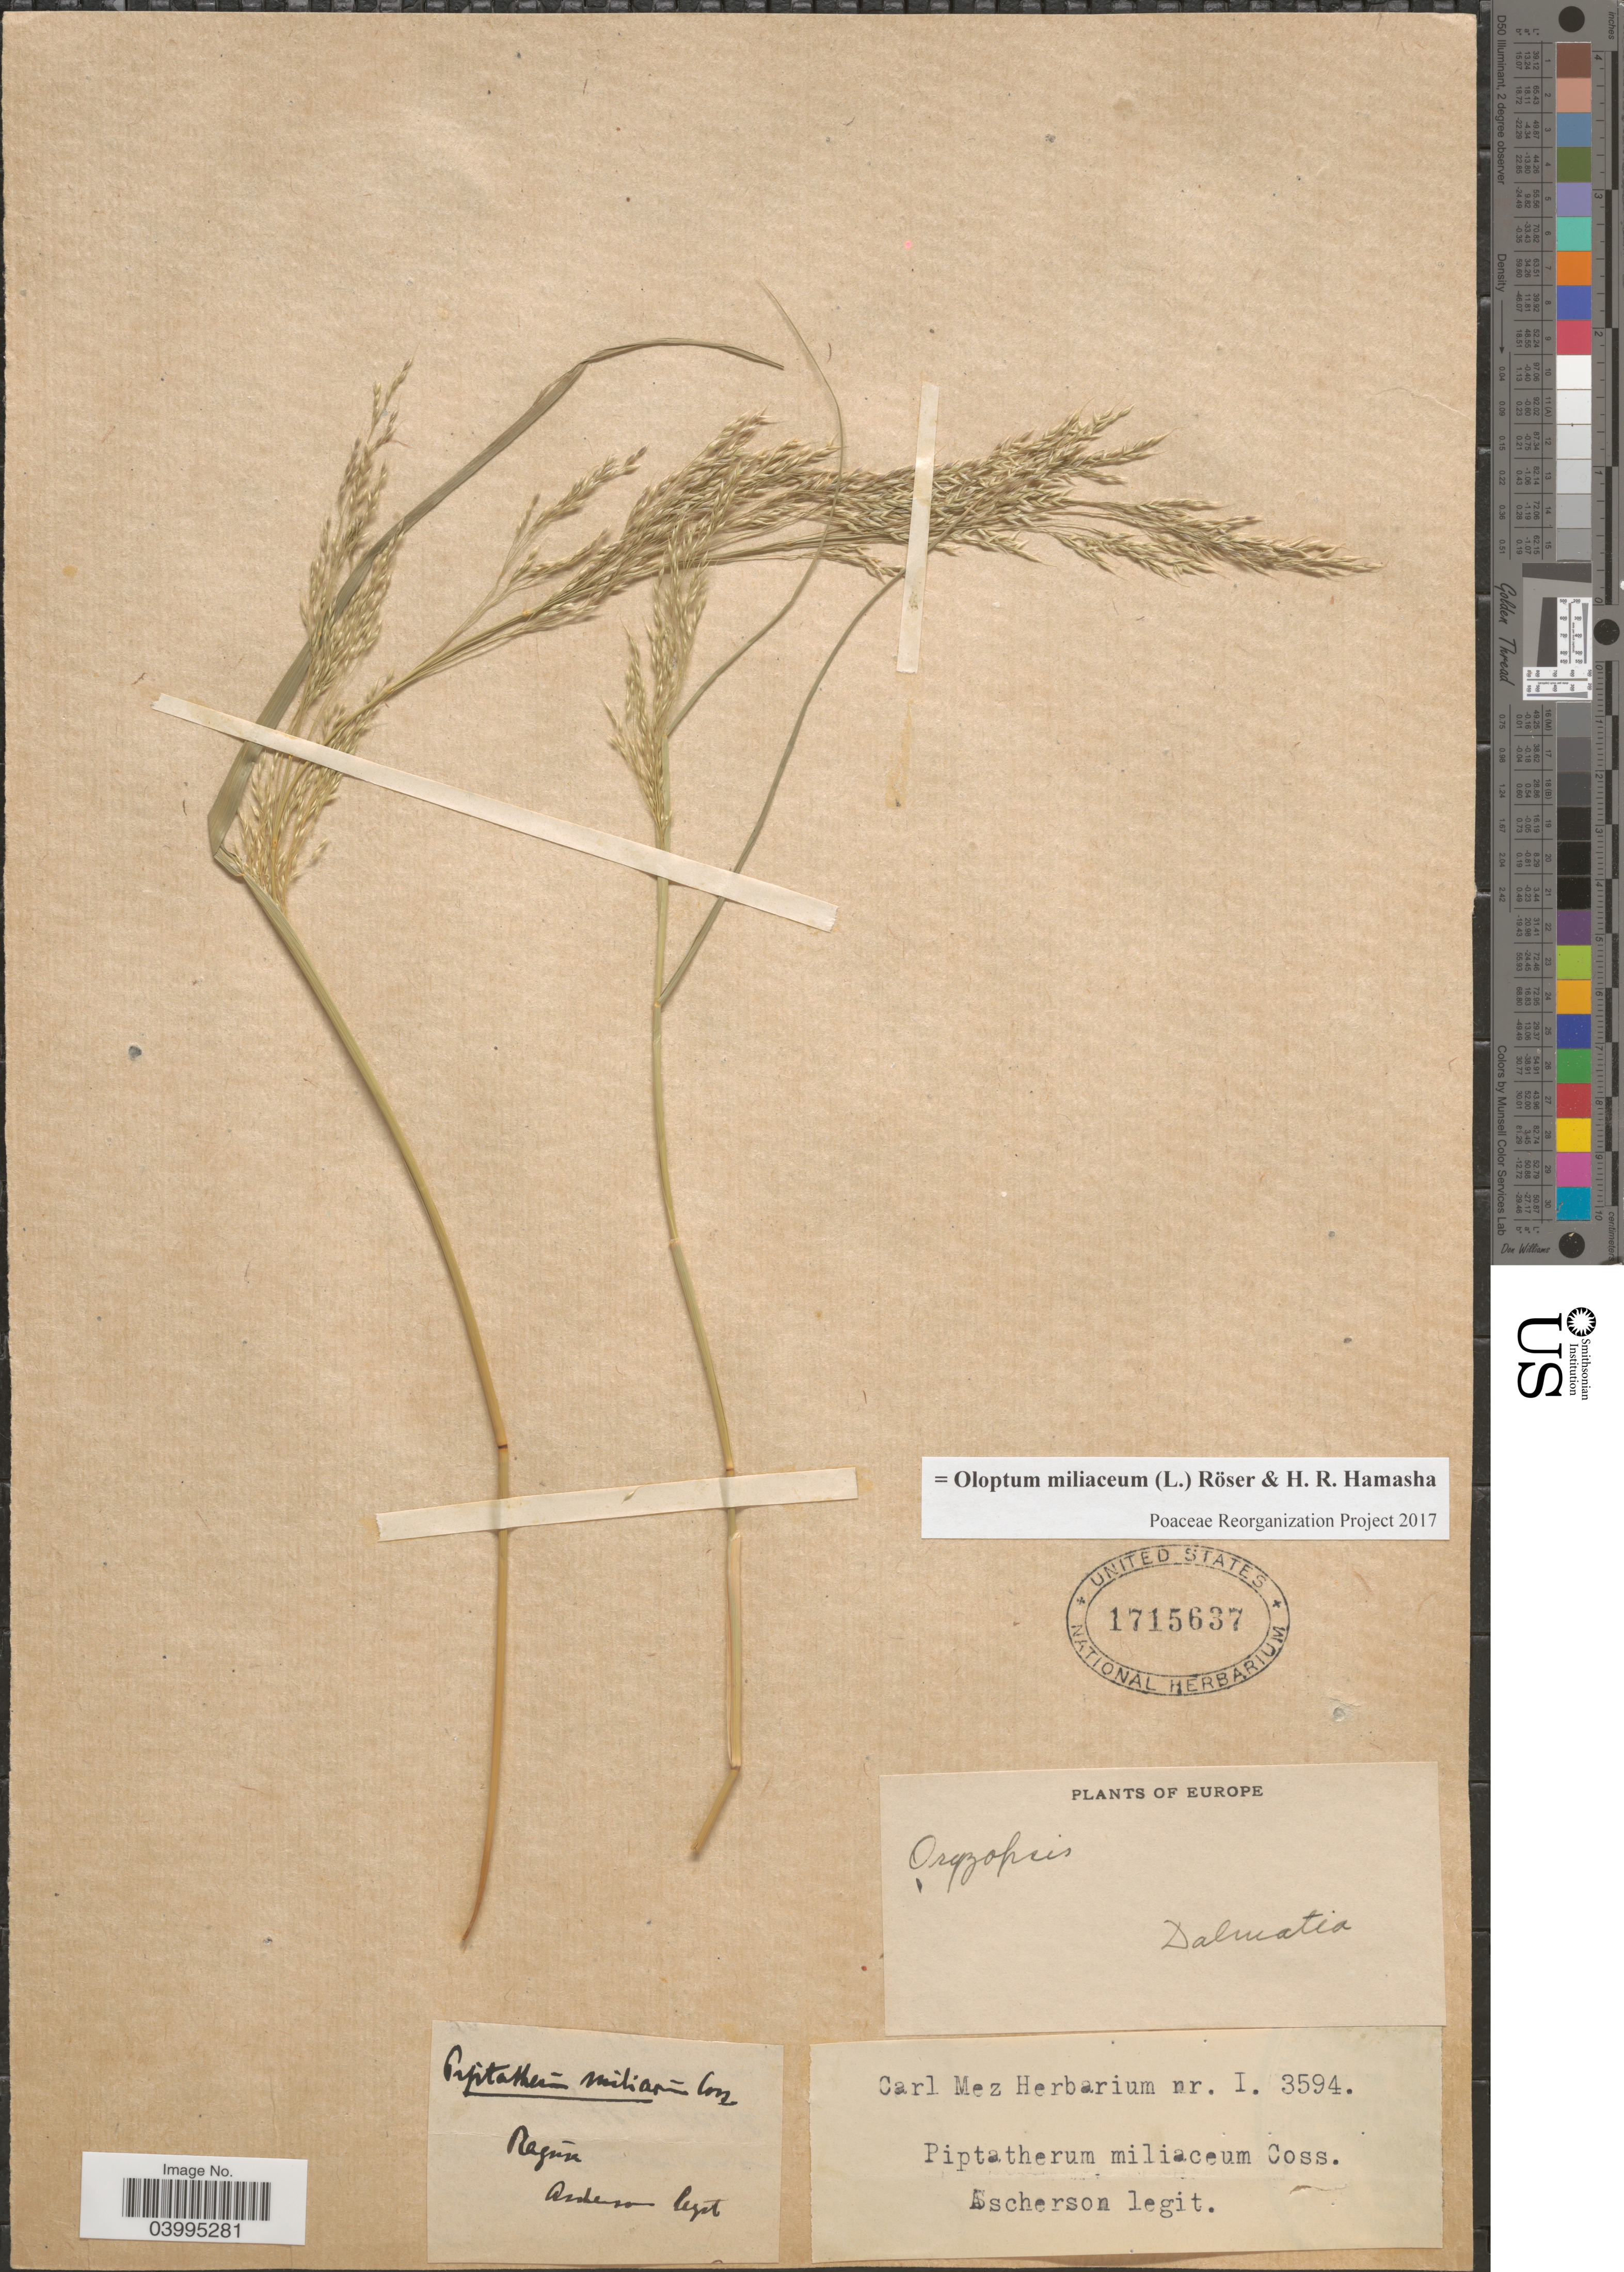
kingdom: Plantae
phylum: Tracheophyta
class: Liliopsida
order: Poales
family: Poaceae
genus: Oloptum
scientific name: Oloptum miliaceum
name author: Röser & H. R. Hamasha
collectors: Ascherson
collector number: I3594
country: Croatia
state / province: Split-Dalmatia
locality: Dalmatia. Ragún.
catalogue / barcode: US 1715637